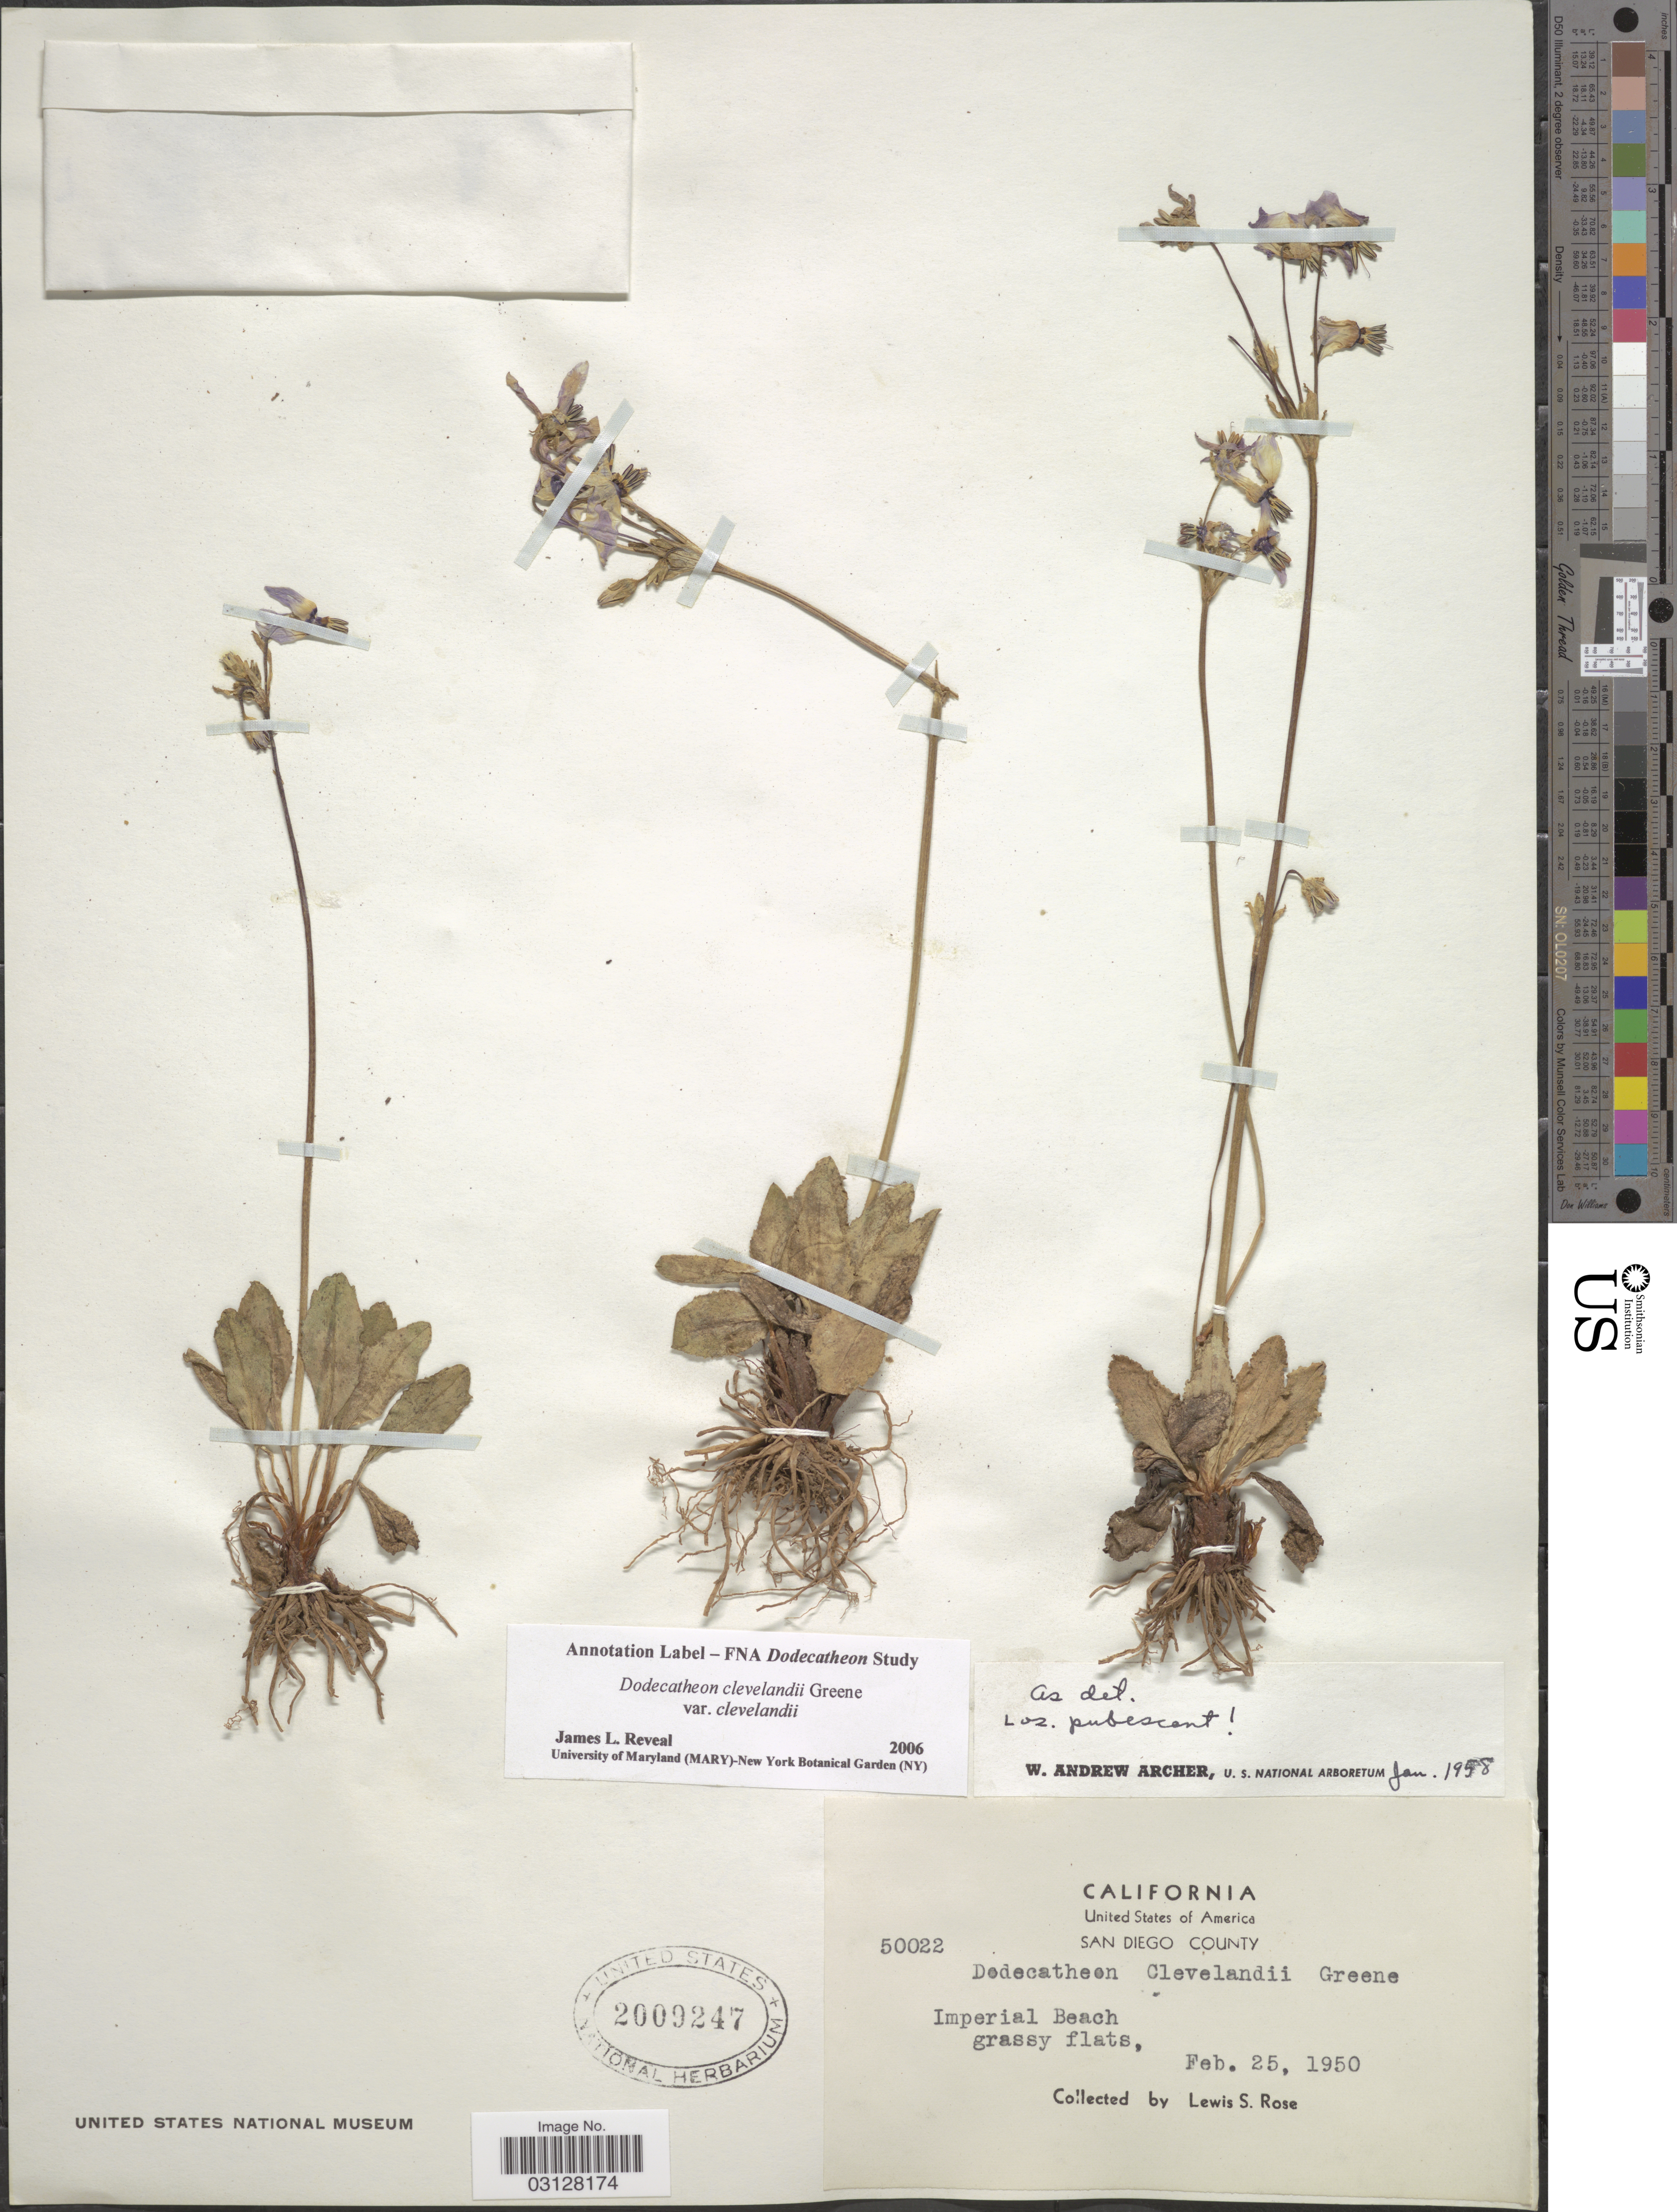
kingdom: Plantae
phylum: Tracheophyta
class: Magnoliopsida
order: Ericales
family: Primulaceae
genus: Dodecatheon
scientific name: Dodecatheon clevelandii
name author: Greene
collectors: L. Earle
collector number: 50022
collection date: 1950-02-25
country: United States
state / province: California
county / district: San Diego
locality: San Diego County. Imperial Beach.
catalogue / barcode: US 2009247